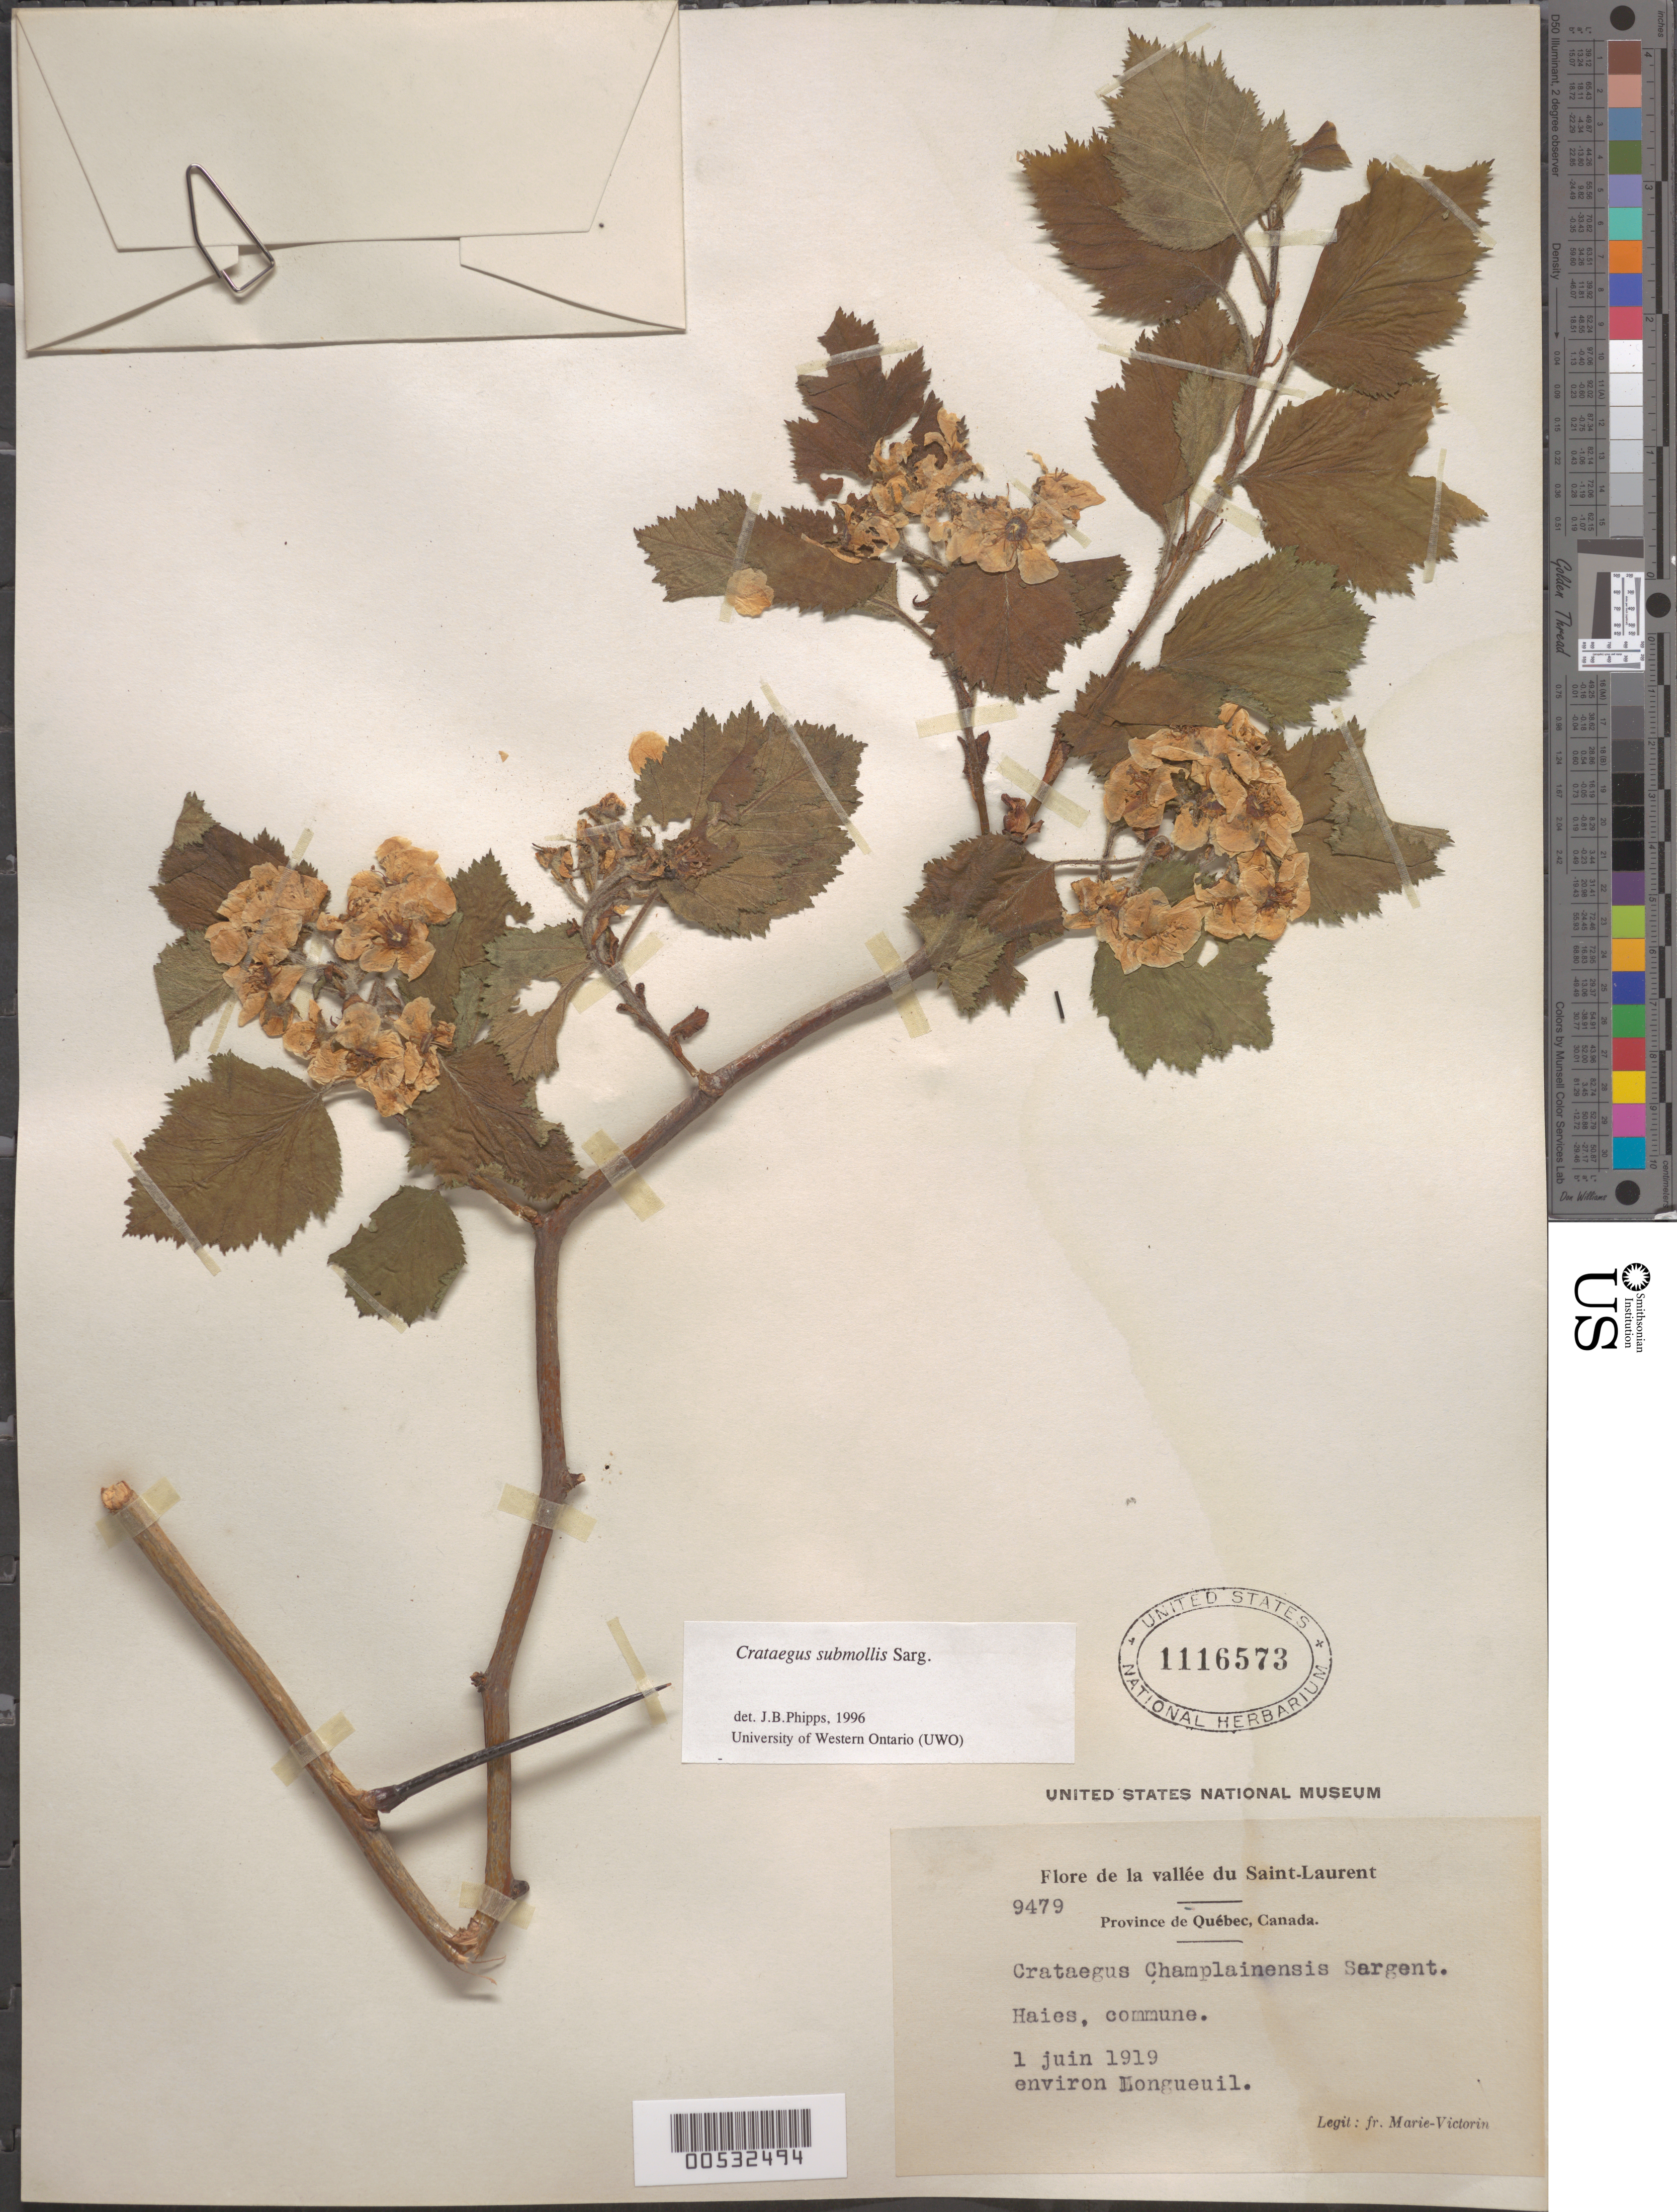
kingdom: Plantae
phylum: Tracheophyta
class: Magnoliopsida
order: Rosales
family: Rosaceae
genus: Crataegus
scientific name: Crataegus submollis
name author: Sarg.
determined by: Phipps, James B., (UWO), University of Western Ontario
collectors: Fr. Marie-Victorin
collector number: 9479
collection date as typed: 01 Jun 1919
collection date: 1919-06-01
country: Canada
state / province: Quebec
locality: Environ Longueuil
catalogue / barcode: US 1116573